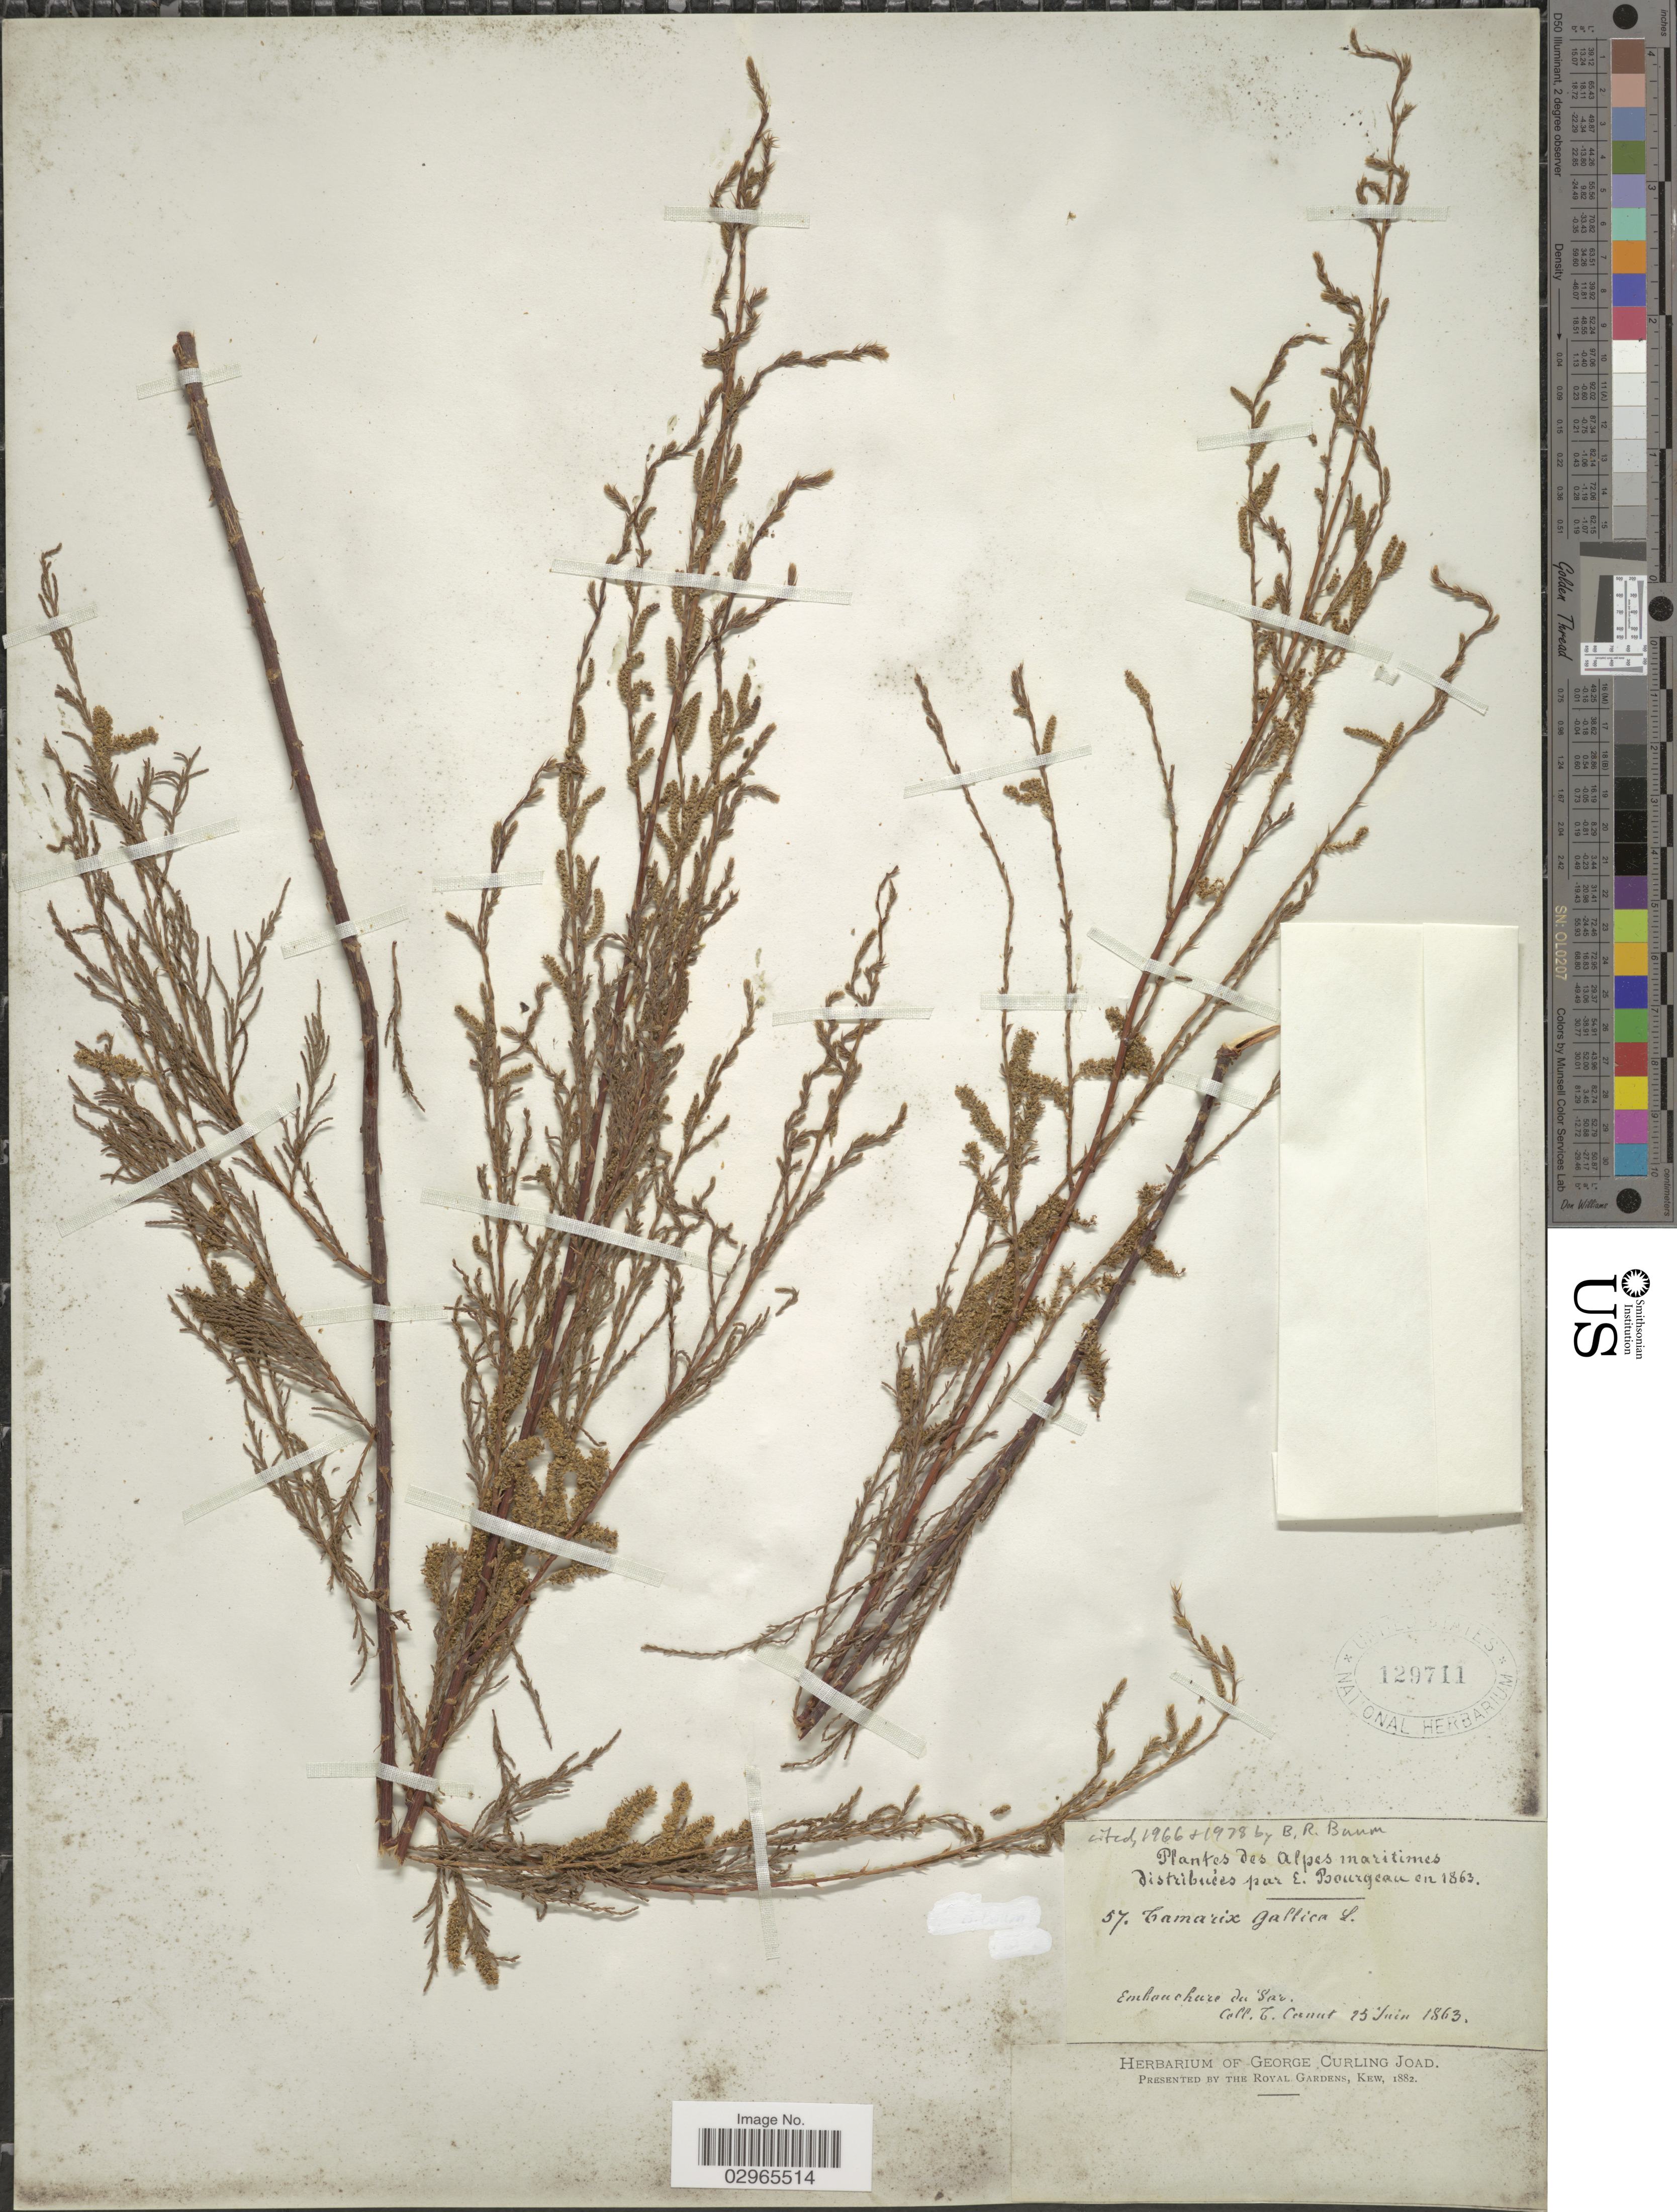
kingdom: Plantae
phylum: Tracheophyta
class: Magnoliopsida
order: Caryophyllales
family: Tamaricaceae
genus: Tamarix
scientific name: Tamarix gallica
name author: L.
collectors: T. Canut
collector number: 57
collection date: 1863-06-25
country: France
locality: Alpes maritimes. Embouchure de Sar.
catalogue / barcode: US 129711